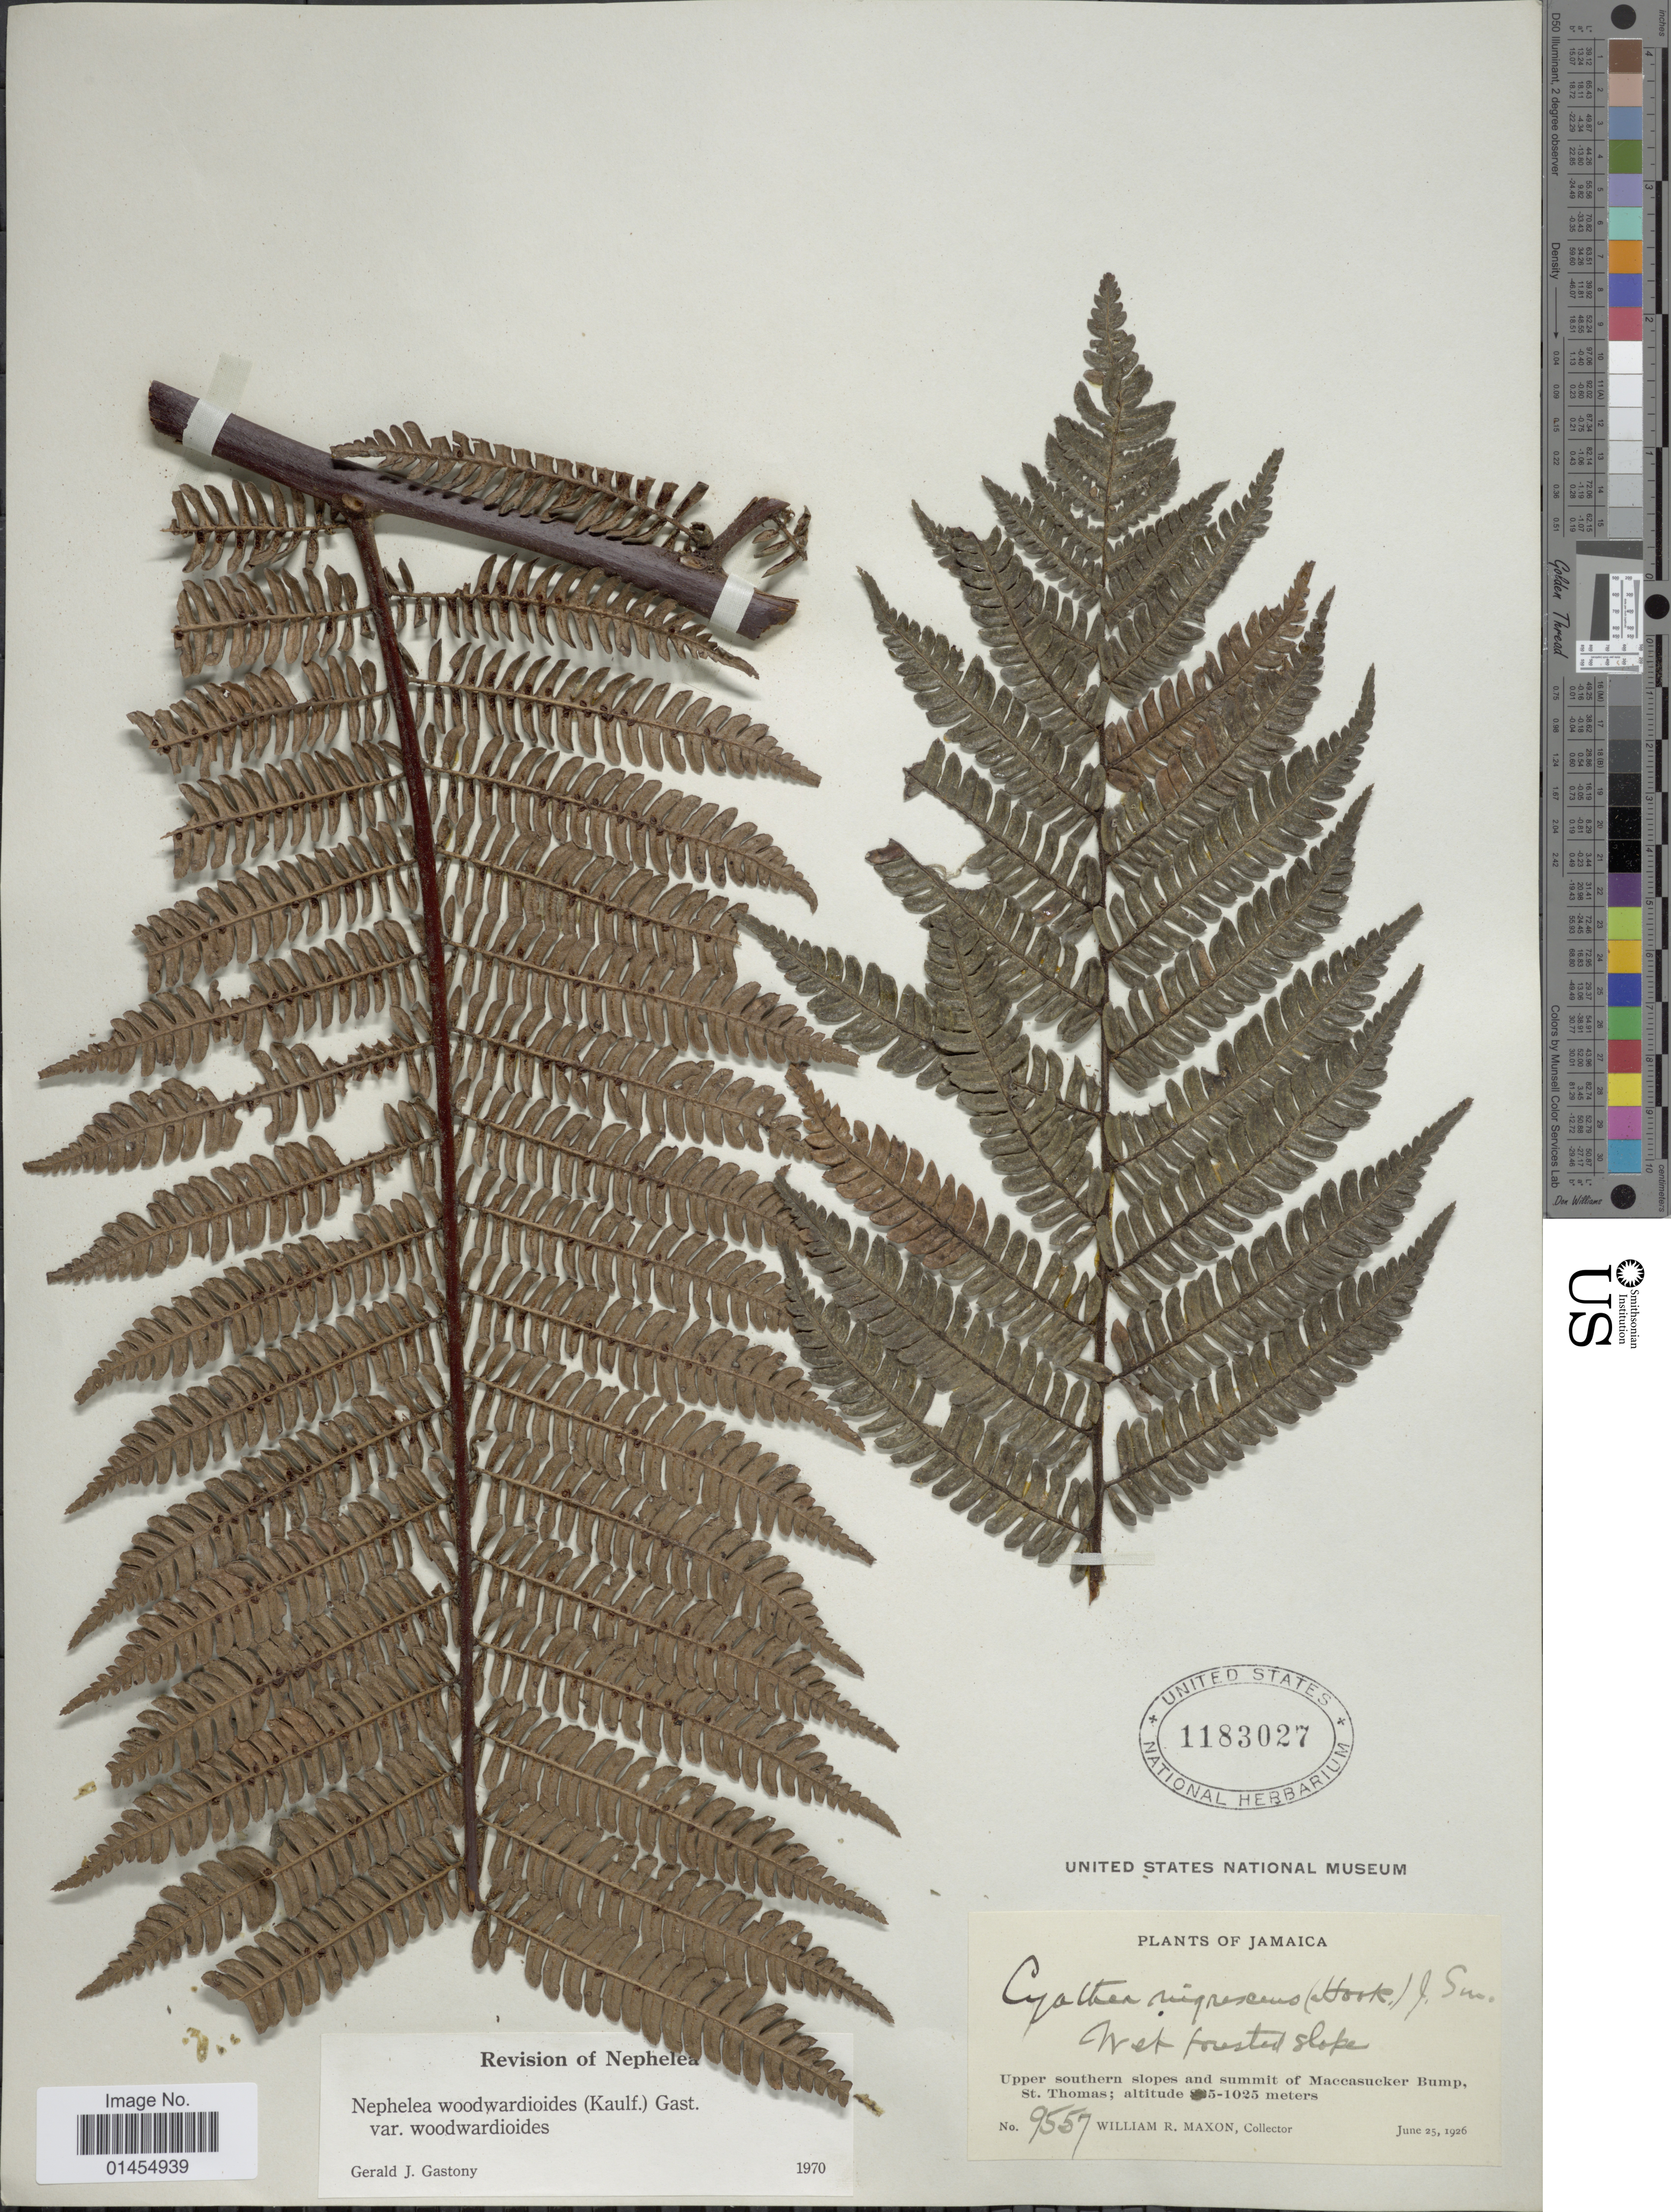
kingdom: Plantae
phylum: Tracheophyta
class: Polypodiopsida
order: Cyatheales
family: Cyatheaceae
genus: Alsophila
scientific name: Alsophila woodwardioides var. woodwardioides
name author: (Kaulf.) D.S. Conant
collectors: W. R. Maxon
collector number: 9557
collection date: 1926-06-25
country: Jamaica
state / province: Saint Thomas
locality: Wet forested slope. Upper southern slopes and summit of Maccasucker Bump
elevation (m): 825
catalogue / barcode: US 1183027